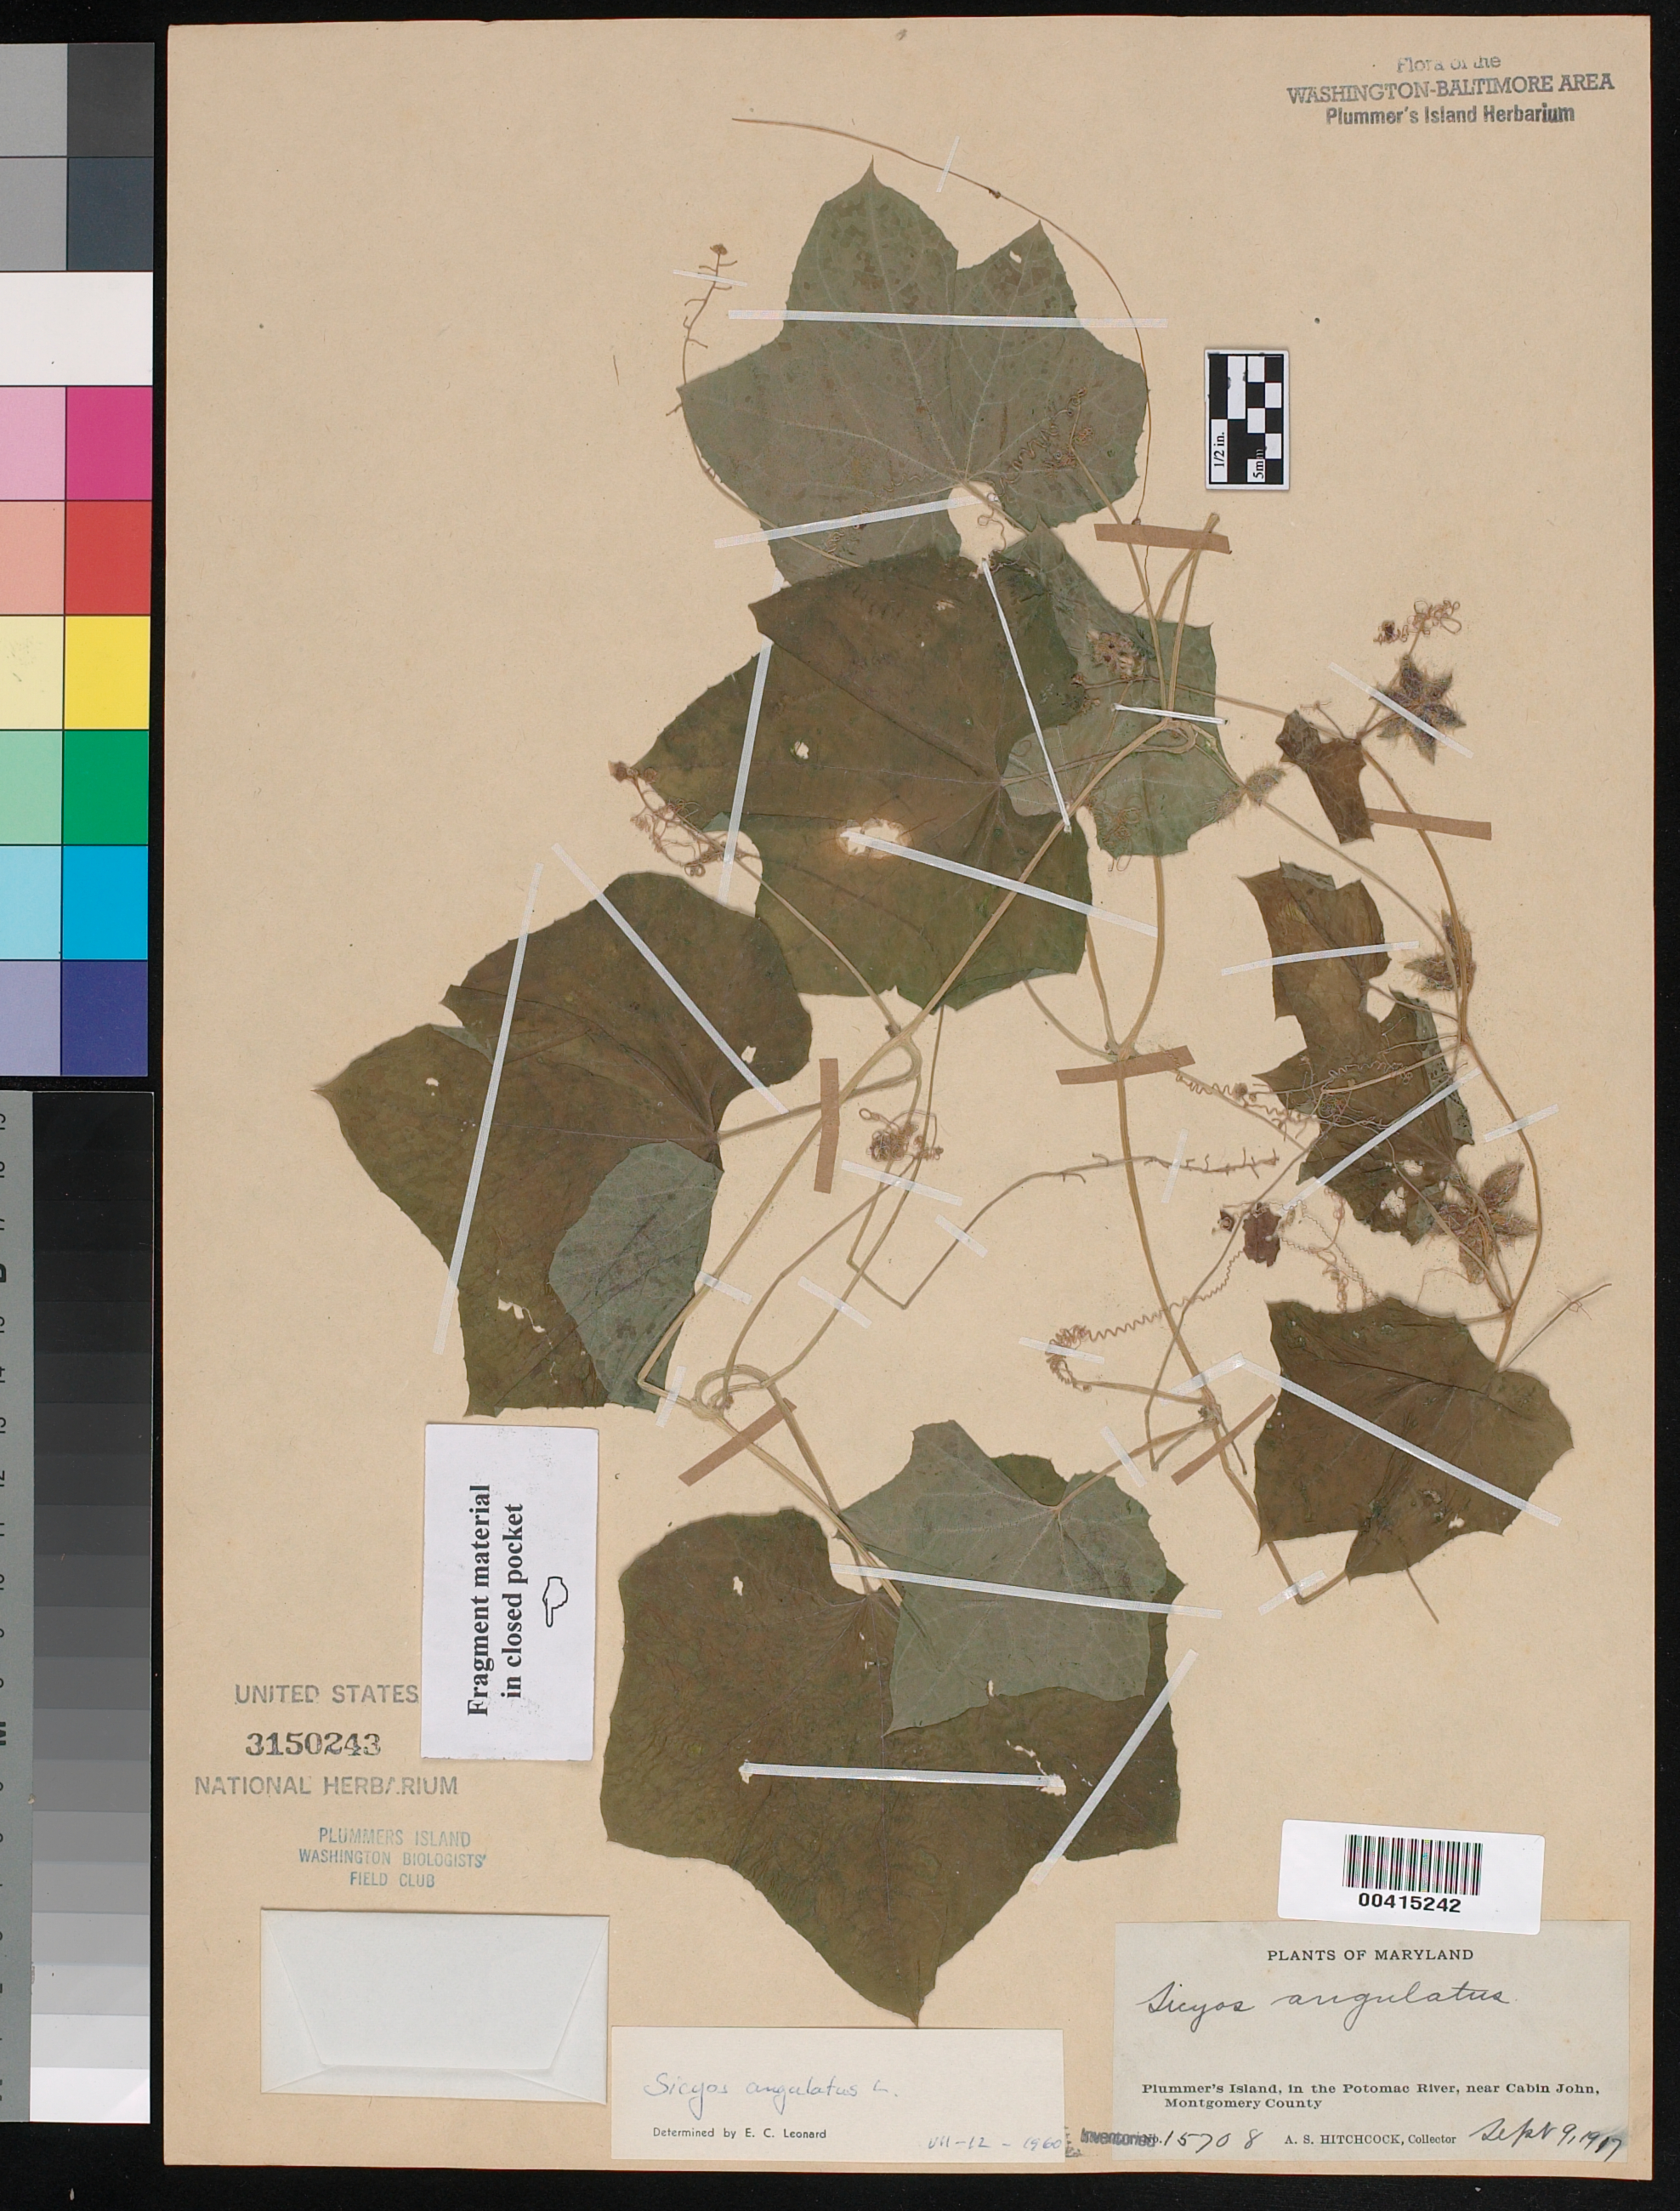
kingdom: Plantae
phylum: Tracheophyta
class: Magnoliopsida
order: Cucurbitales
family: Cucurbitaceae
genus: Sicyos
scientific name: Sicyos angulatus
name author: L.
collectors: A. S. Hitchcock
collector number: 15708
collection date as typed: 09 Sep 1917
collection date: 1917-09-09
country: United States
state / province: Maryland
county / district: Montgomery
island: Plummers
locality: Plummer's Island C. & O. Canal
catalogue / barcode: US 3150243